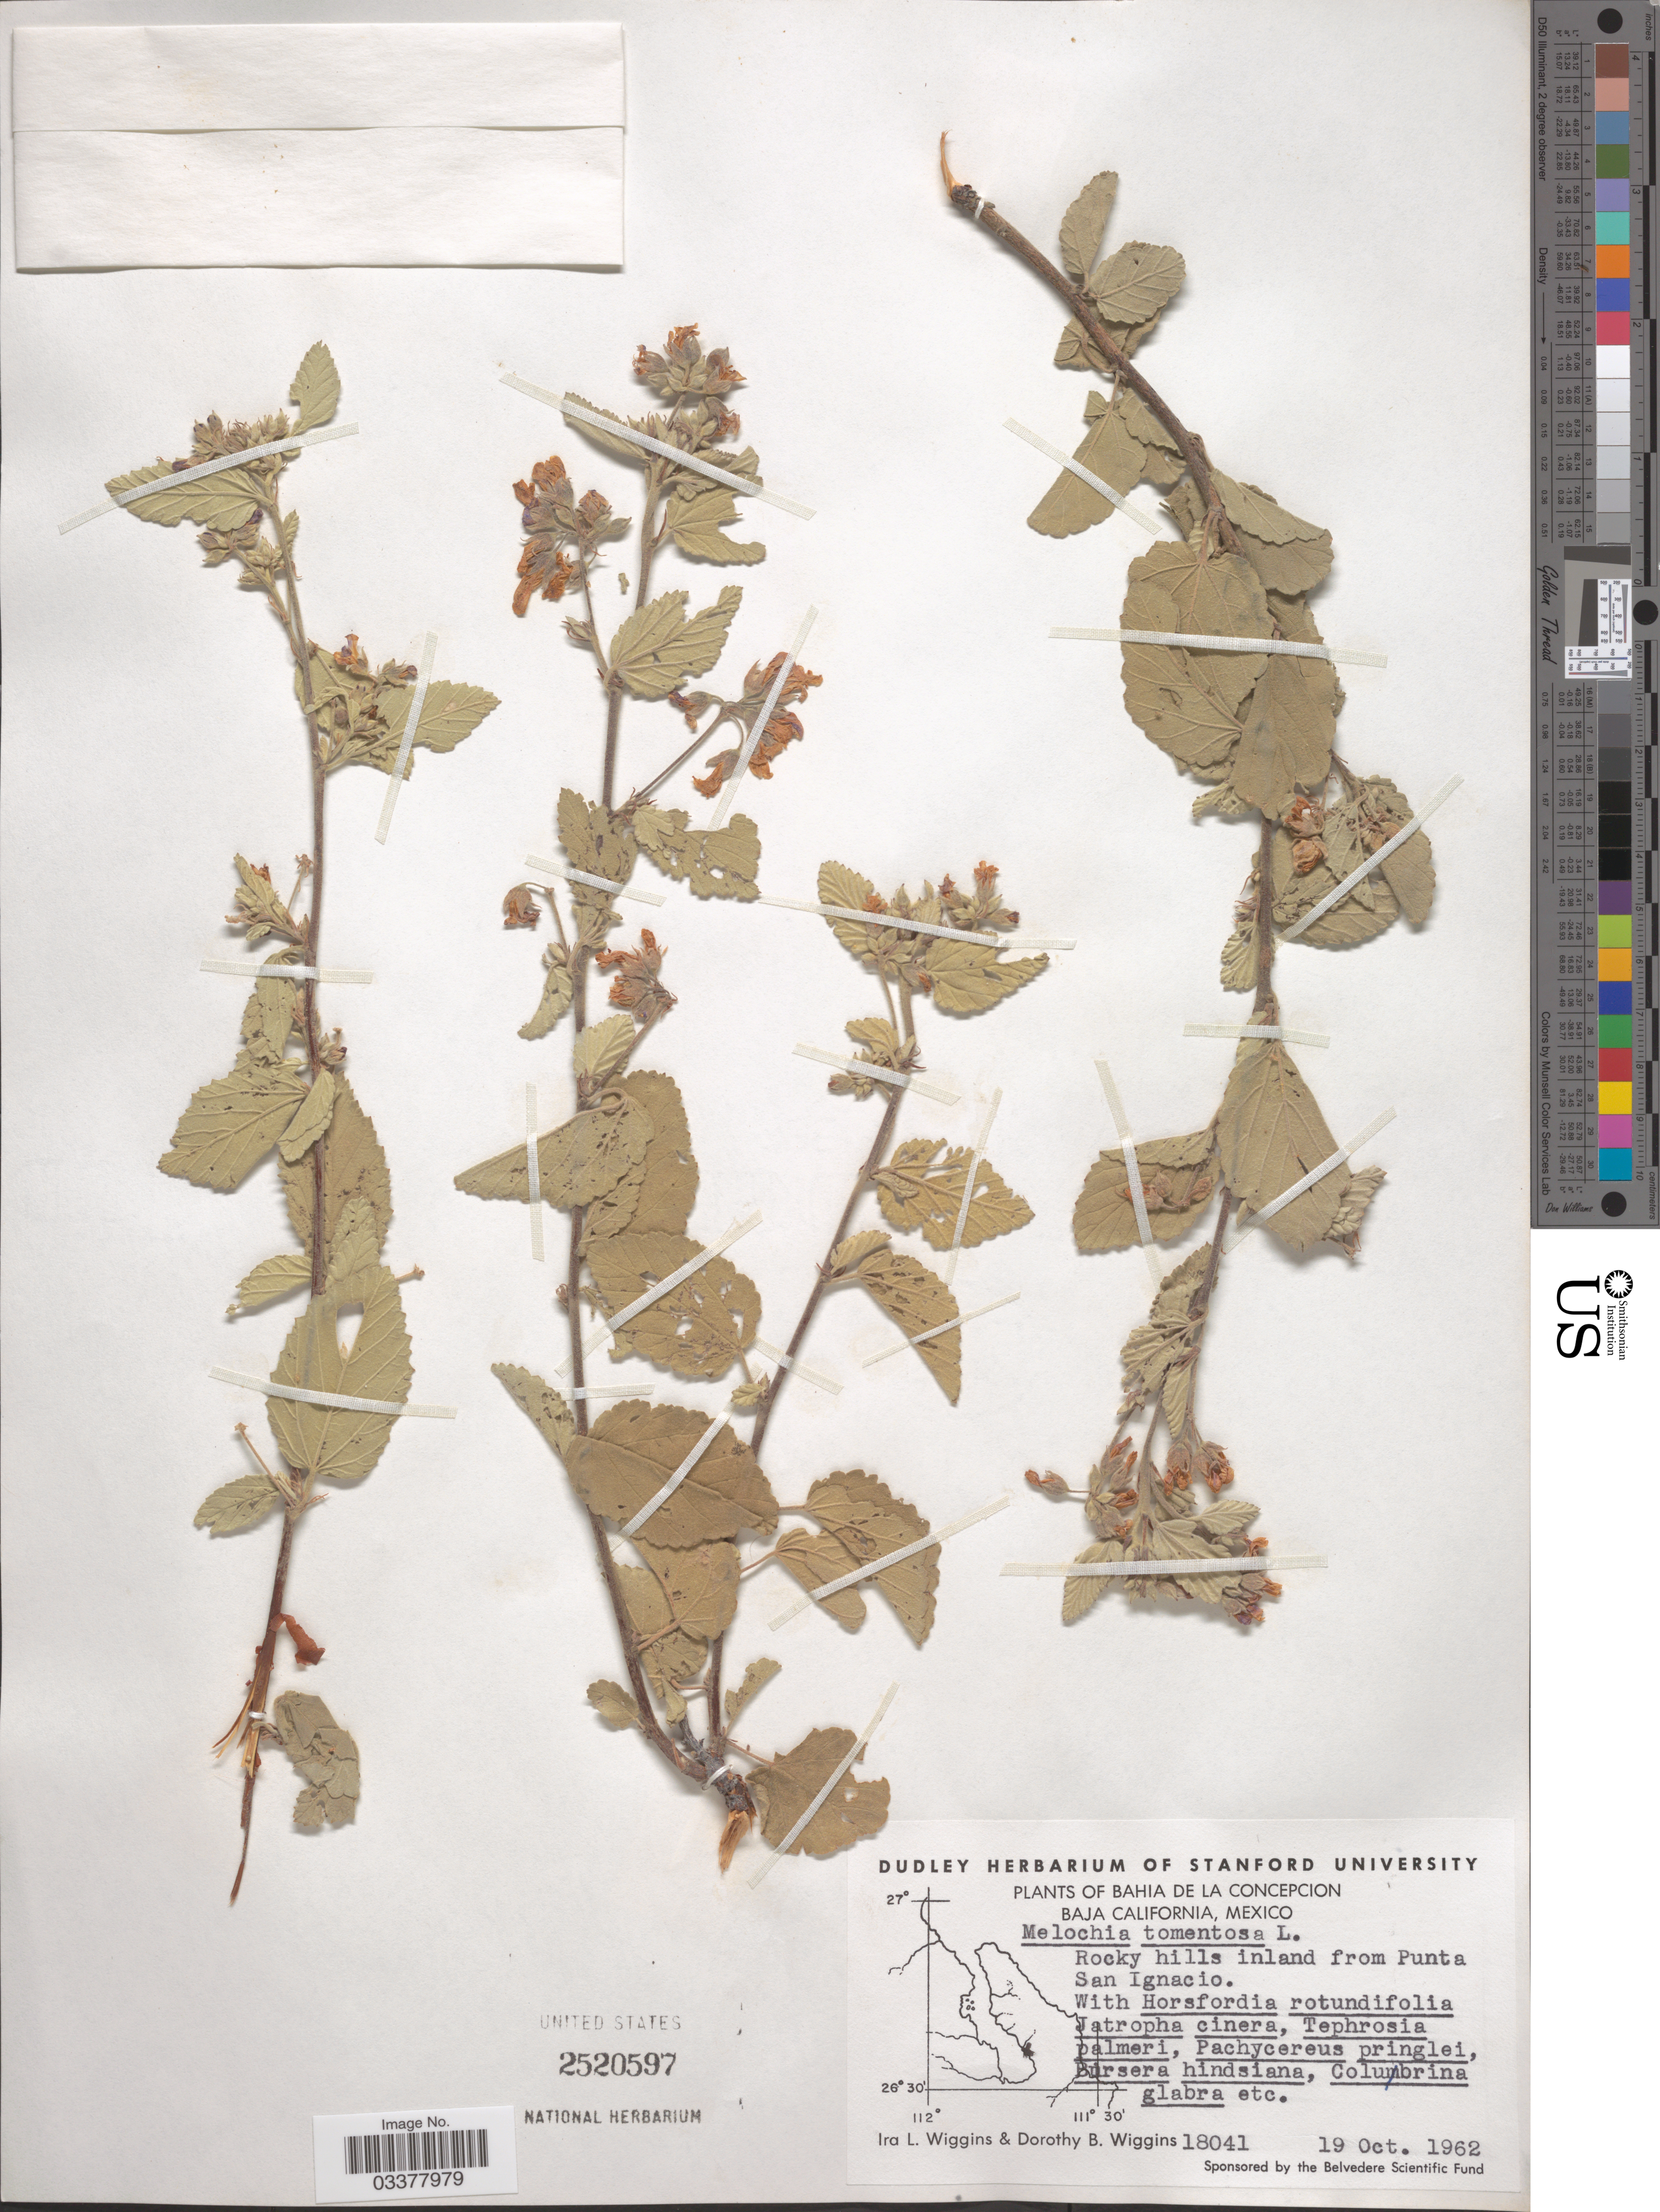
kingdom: Plantae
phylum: Tracheophyta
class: Magnoliopsida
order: Malvales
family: Malvaceae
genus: Melochia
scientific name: Melochia tomentosa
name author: L.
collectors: I. L. Wiggins & D. B. Wiggins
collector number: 18041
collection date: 1962-10-19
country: Mexico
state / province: Baja California Sur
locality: Bahia de la Concepcion. Rocky hills inland from Punta San Ignacio.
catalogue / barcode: US 2520597